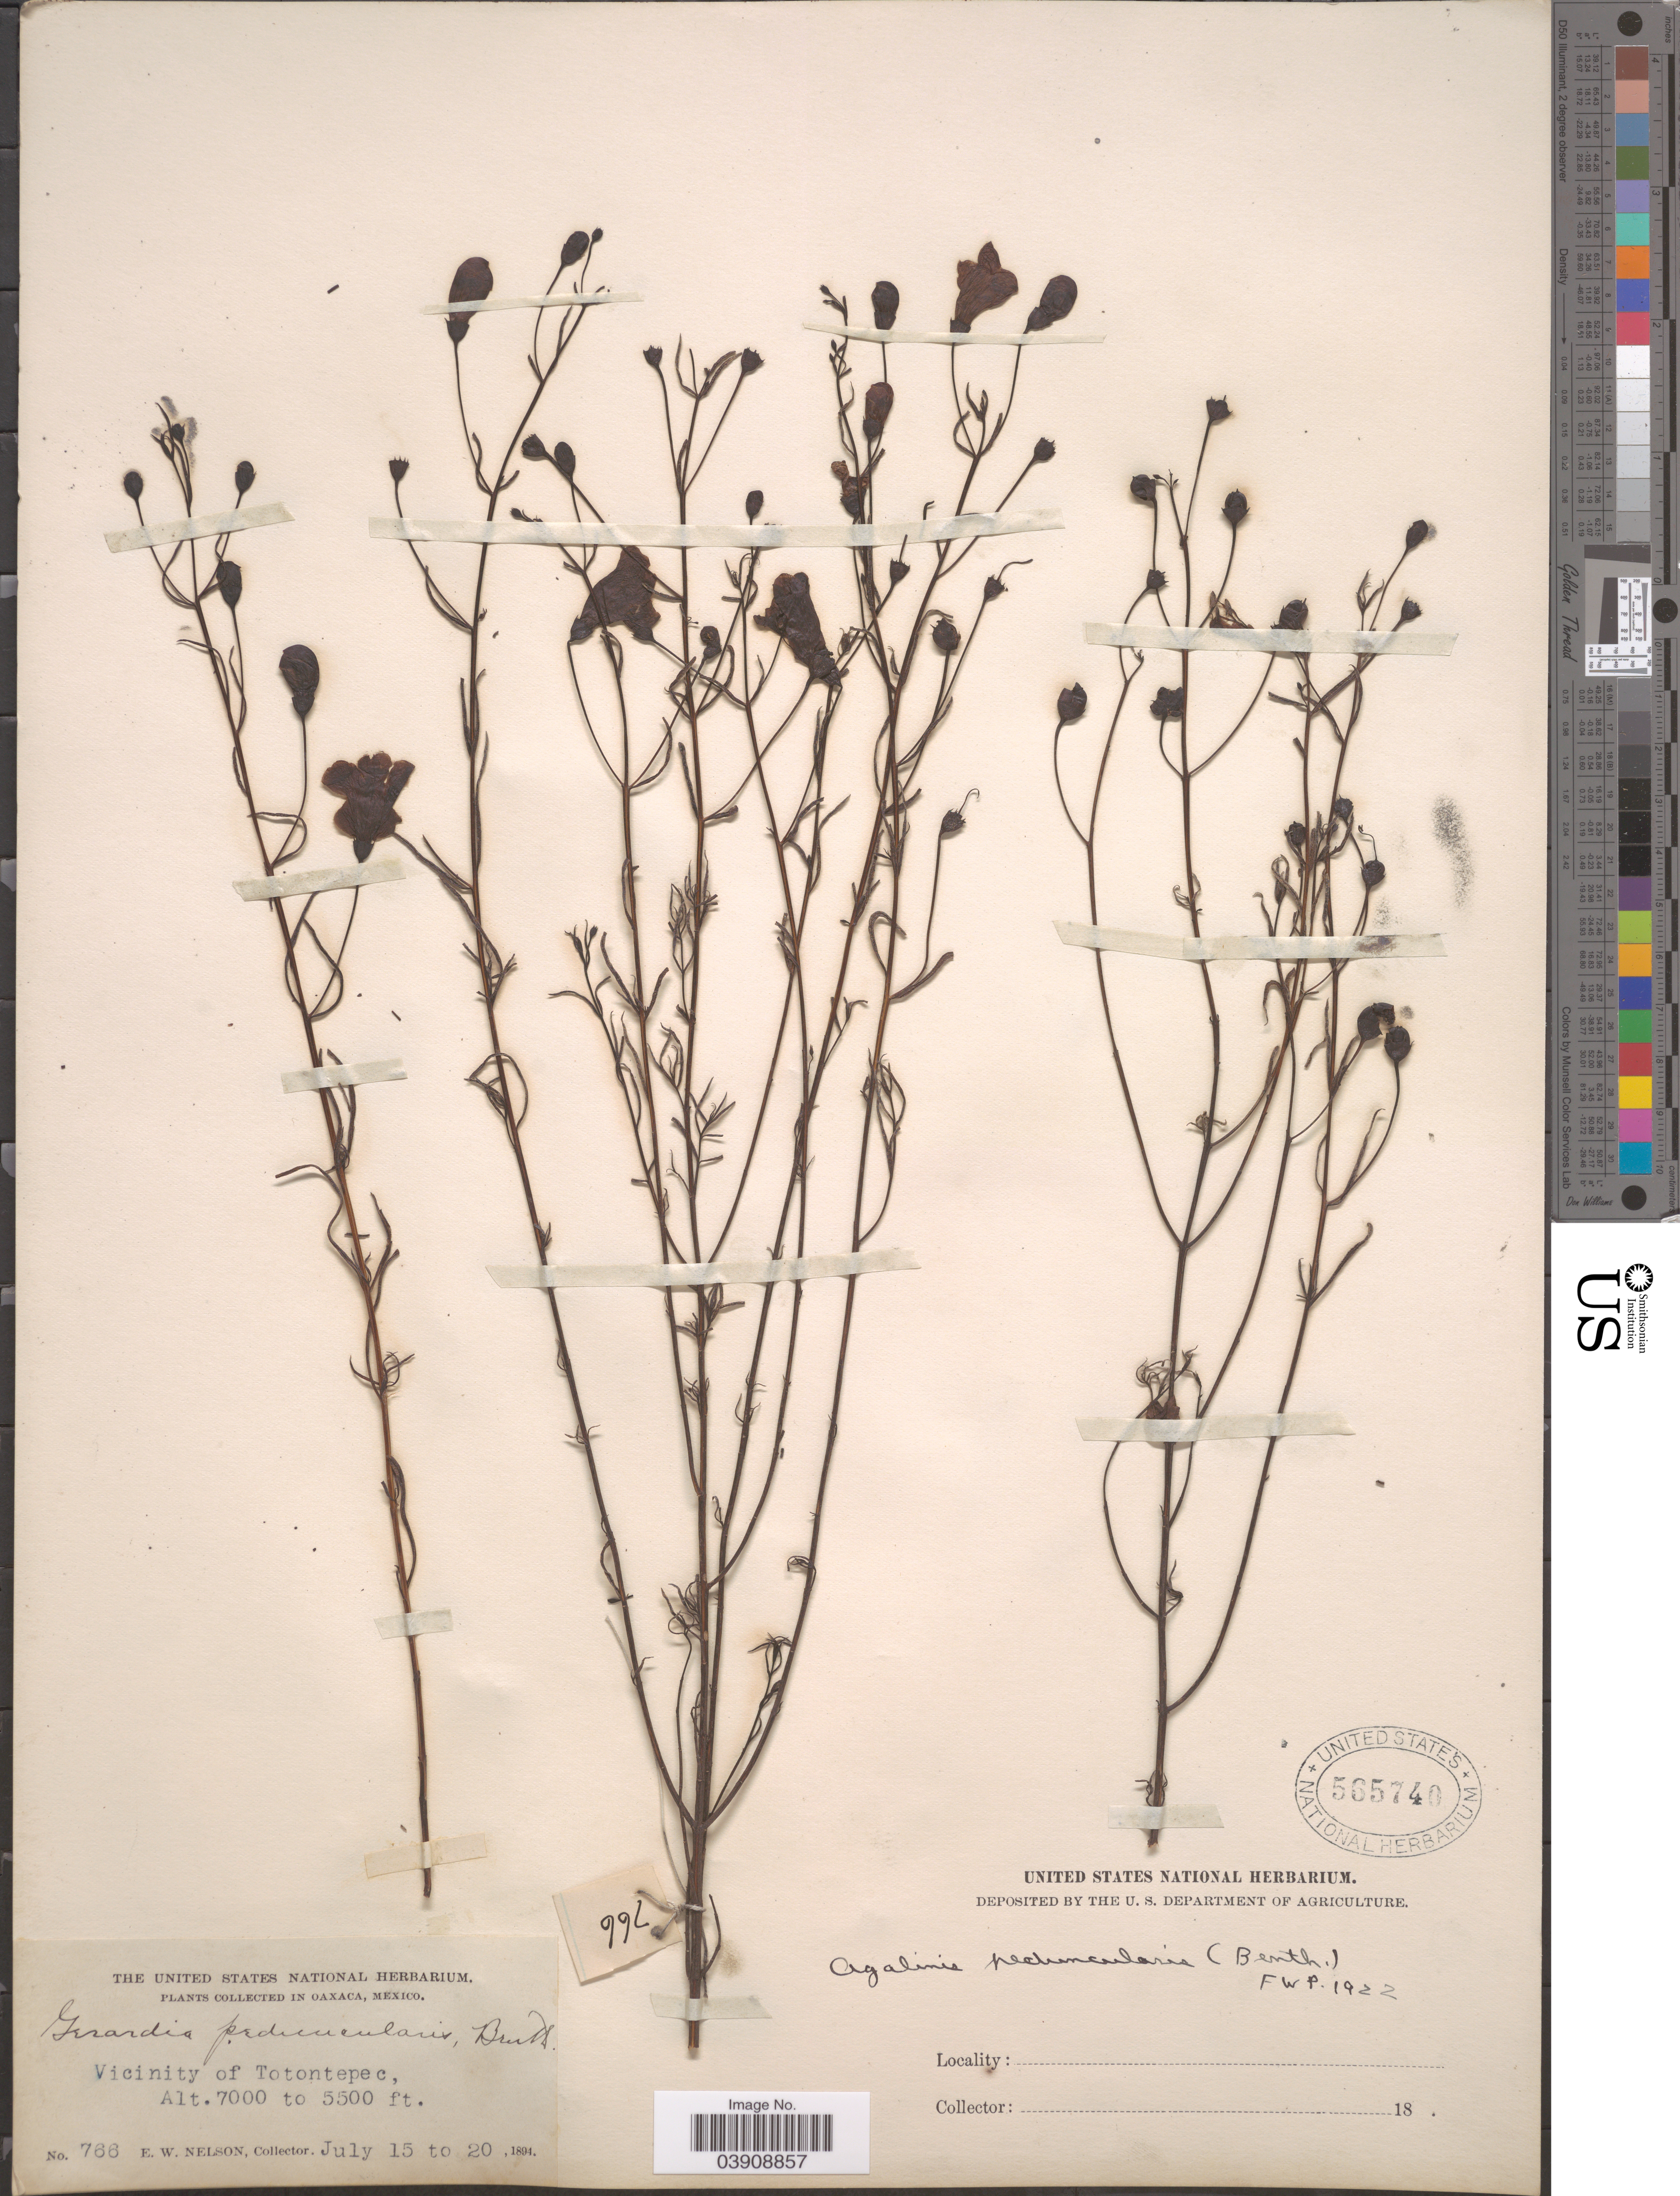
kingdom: Plantae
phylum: Tracheophyta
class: Magnoliopsida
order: Lamiales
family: Orobanchaceae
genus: Agalinis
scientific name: Agalinis peduncularis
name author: (Benth.) Pennell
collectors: E. W. Nelson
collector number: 766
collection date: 1894-07-15/1894-07-20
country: Mexico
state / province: Oaxaca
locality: Vicinity of Totontepec.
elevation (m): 1676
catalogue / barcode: US 565740